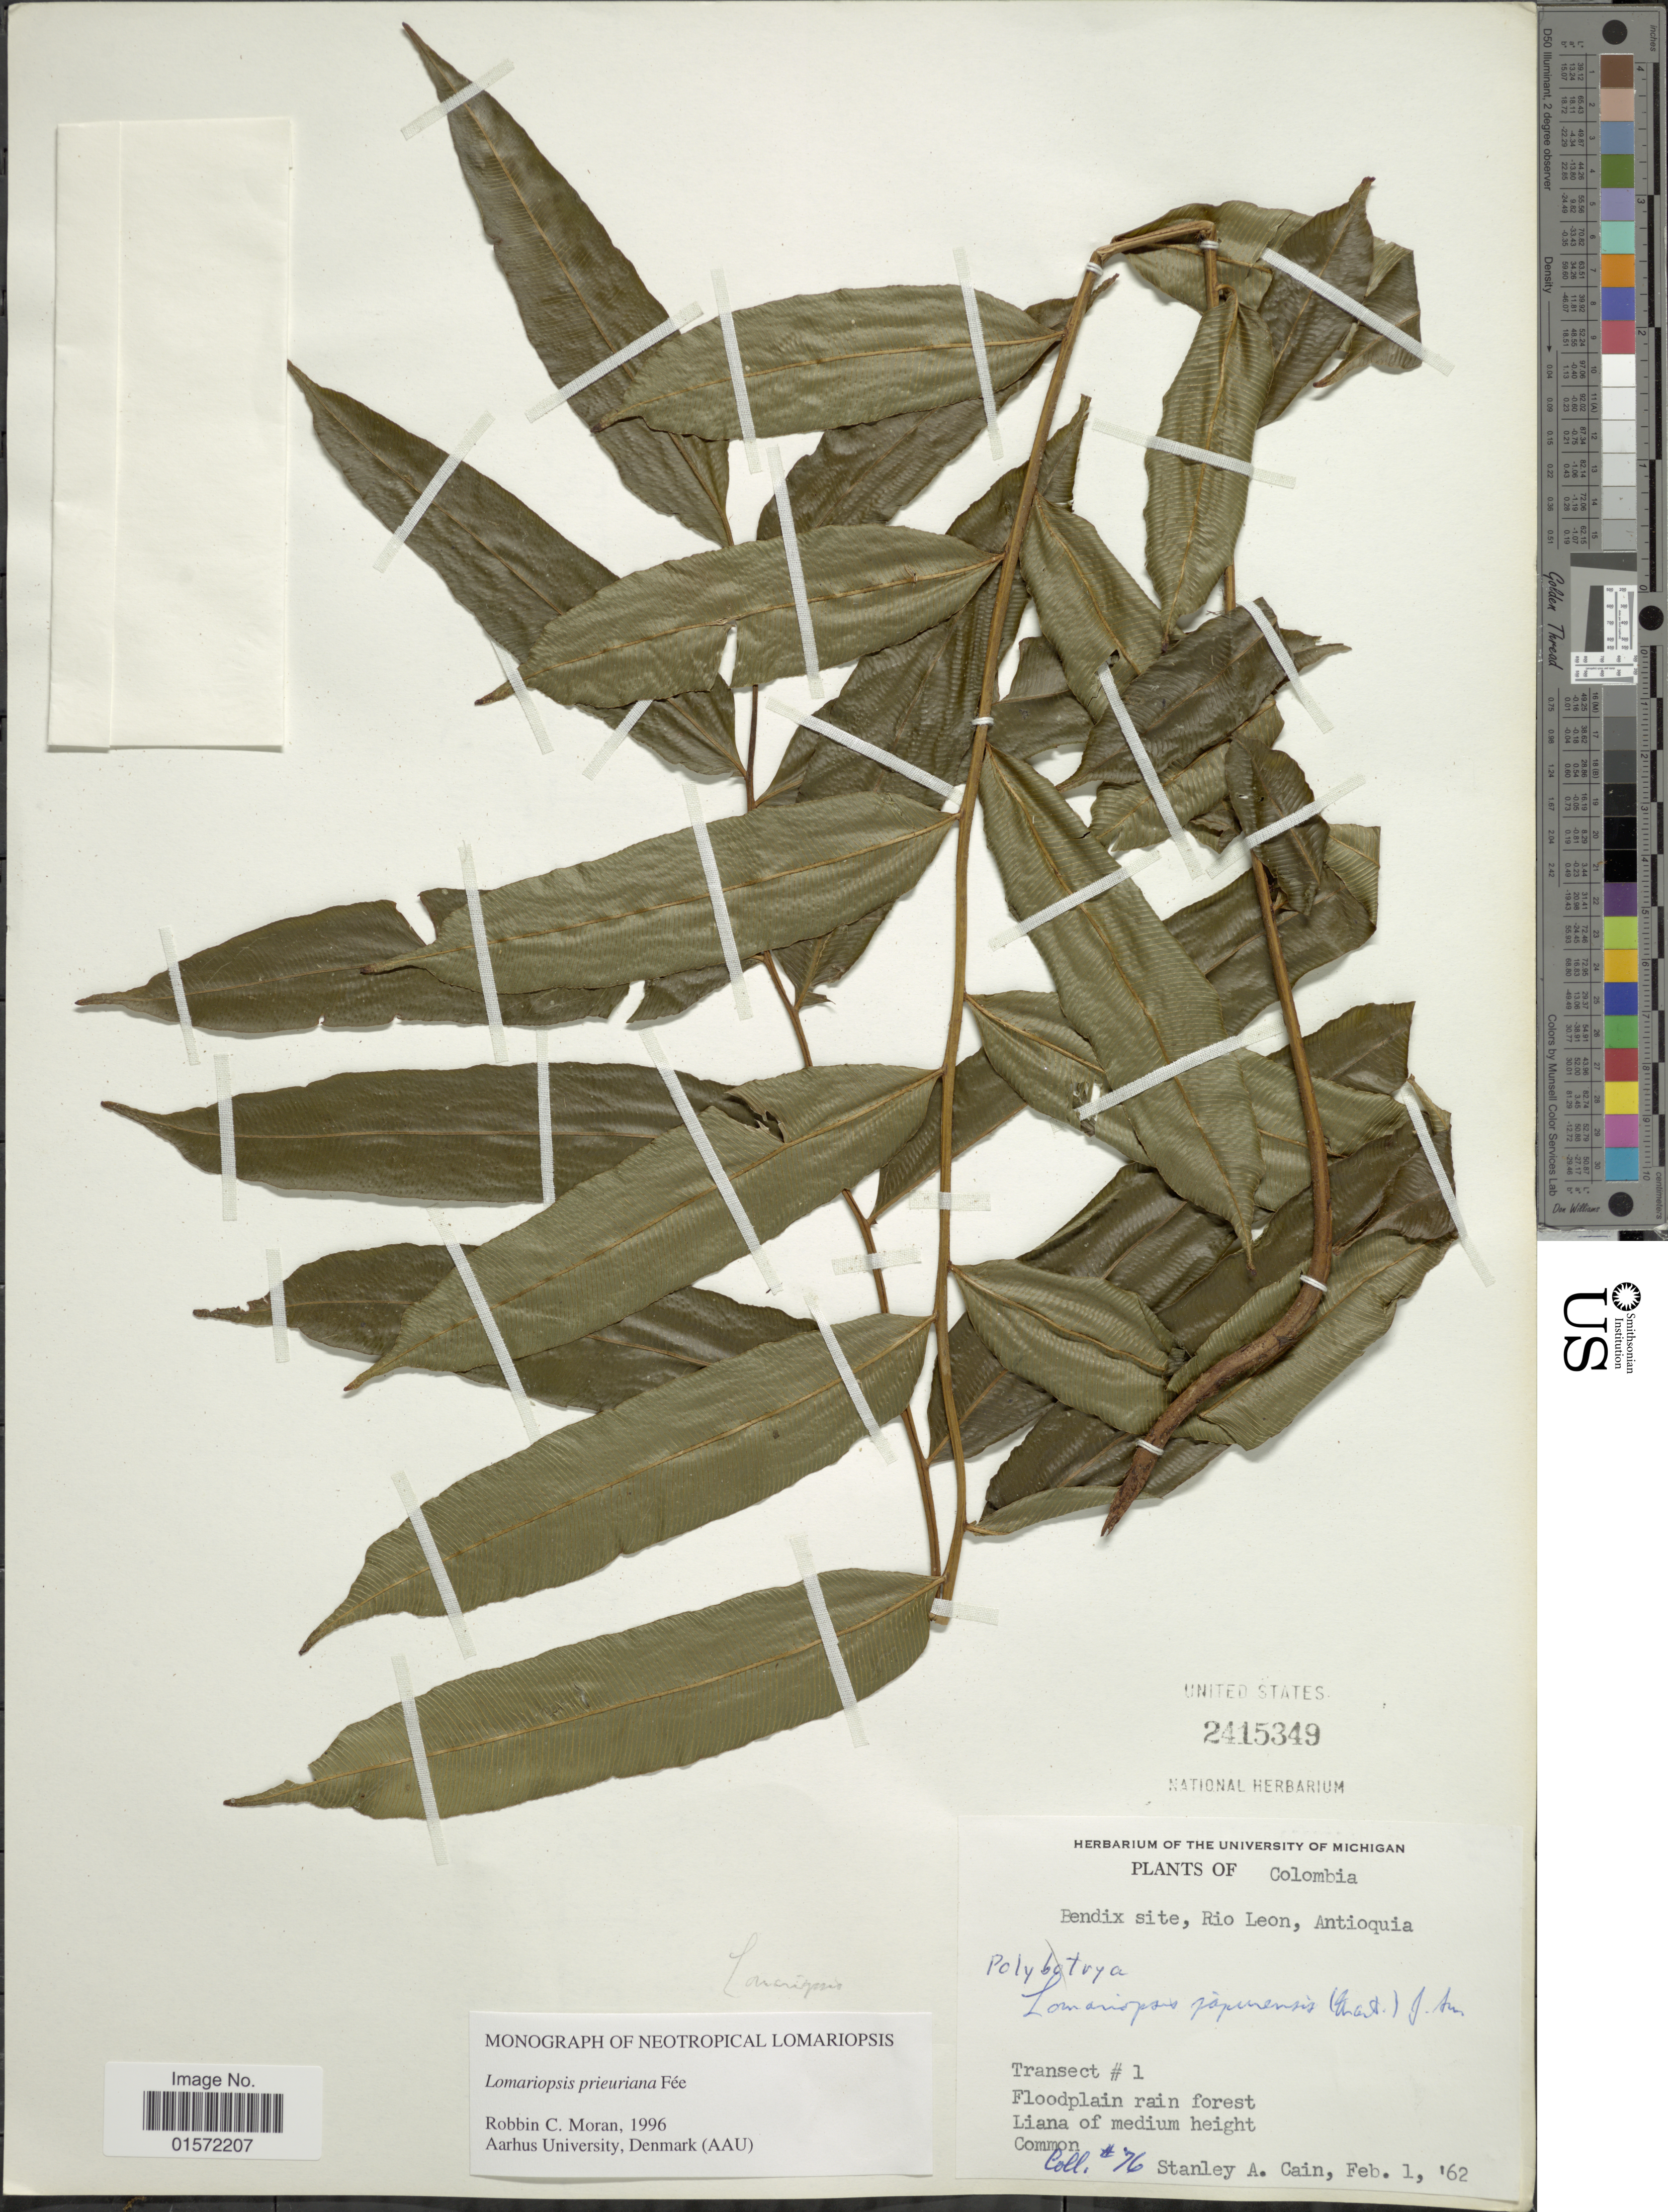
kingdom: Plantae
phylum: Tracheophyta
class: Polypodiopsida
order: Polypodiales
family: Lomariopsidaceae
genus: Lomariopsis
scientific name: Lomariopsis prieuriana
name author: Fée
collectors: S. Cain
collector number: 76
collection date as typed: Transcribed d/m/y: 1/2/62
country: Colombia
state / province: Antioquia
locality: Bendix site, Rio Leon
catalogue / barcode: US 2415349